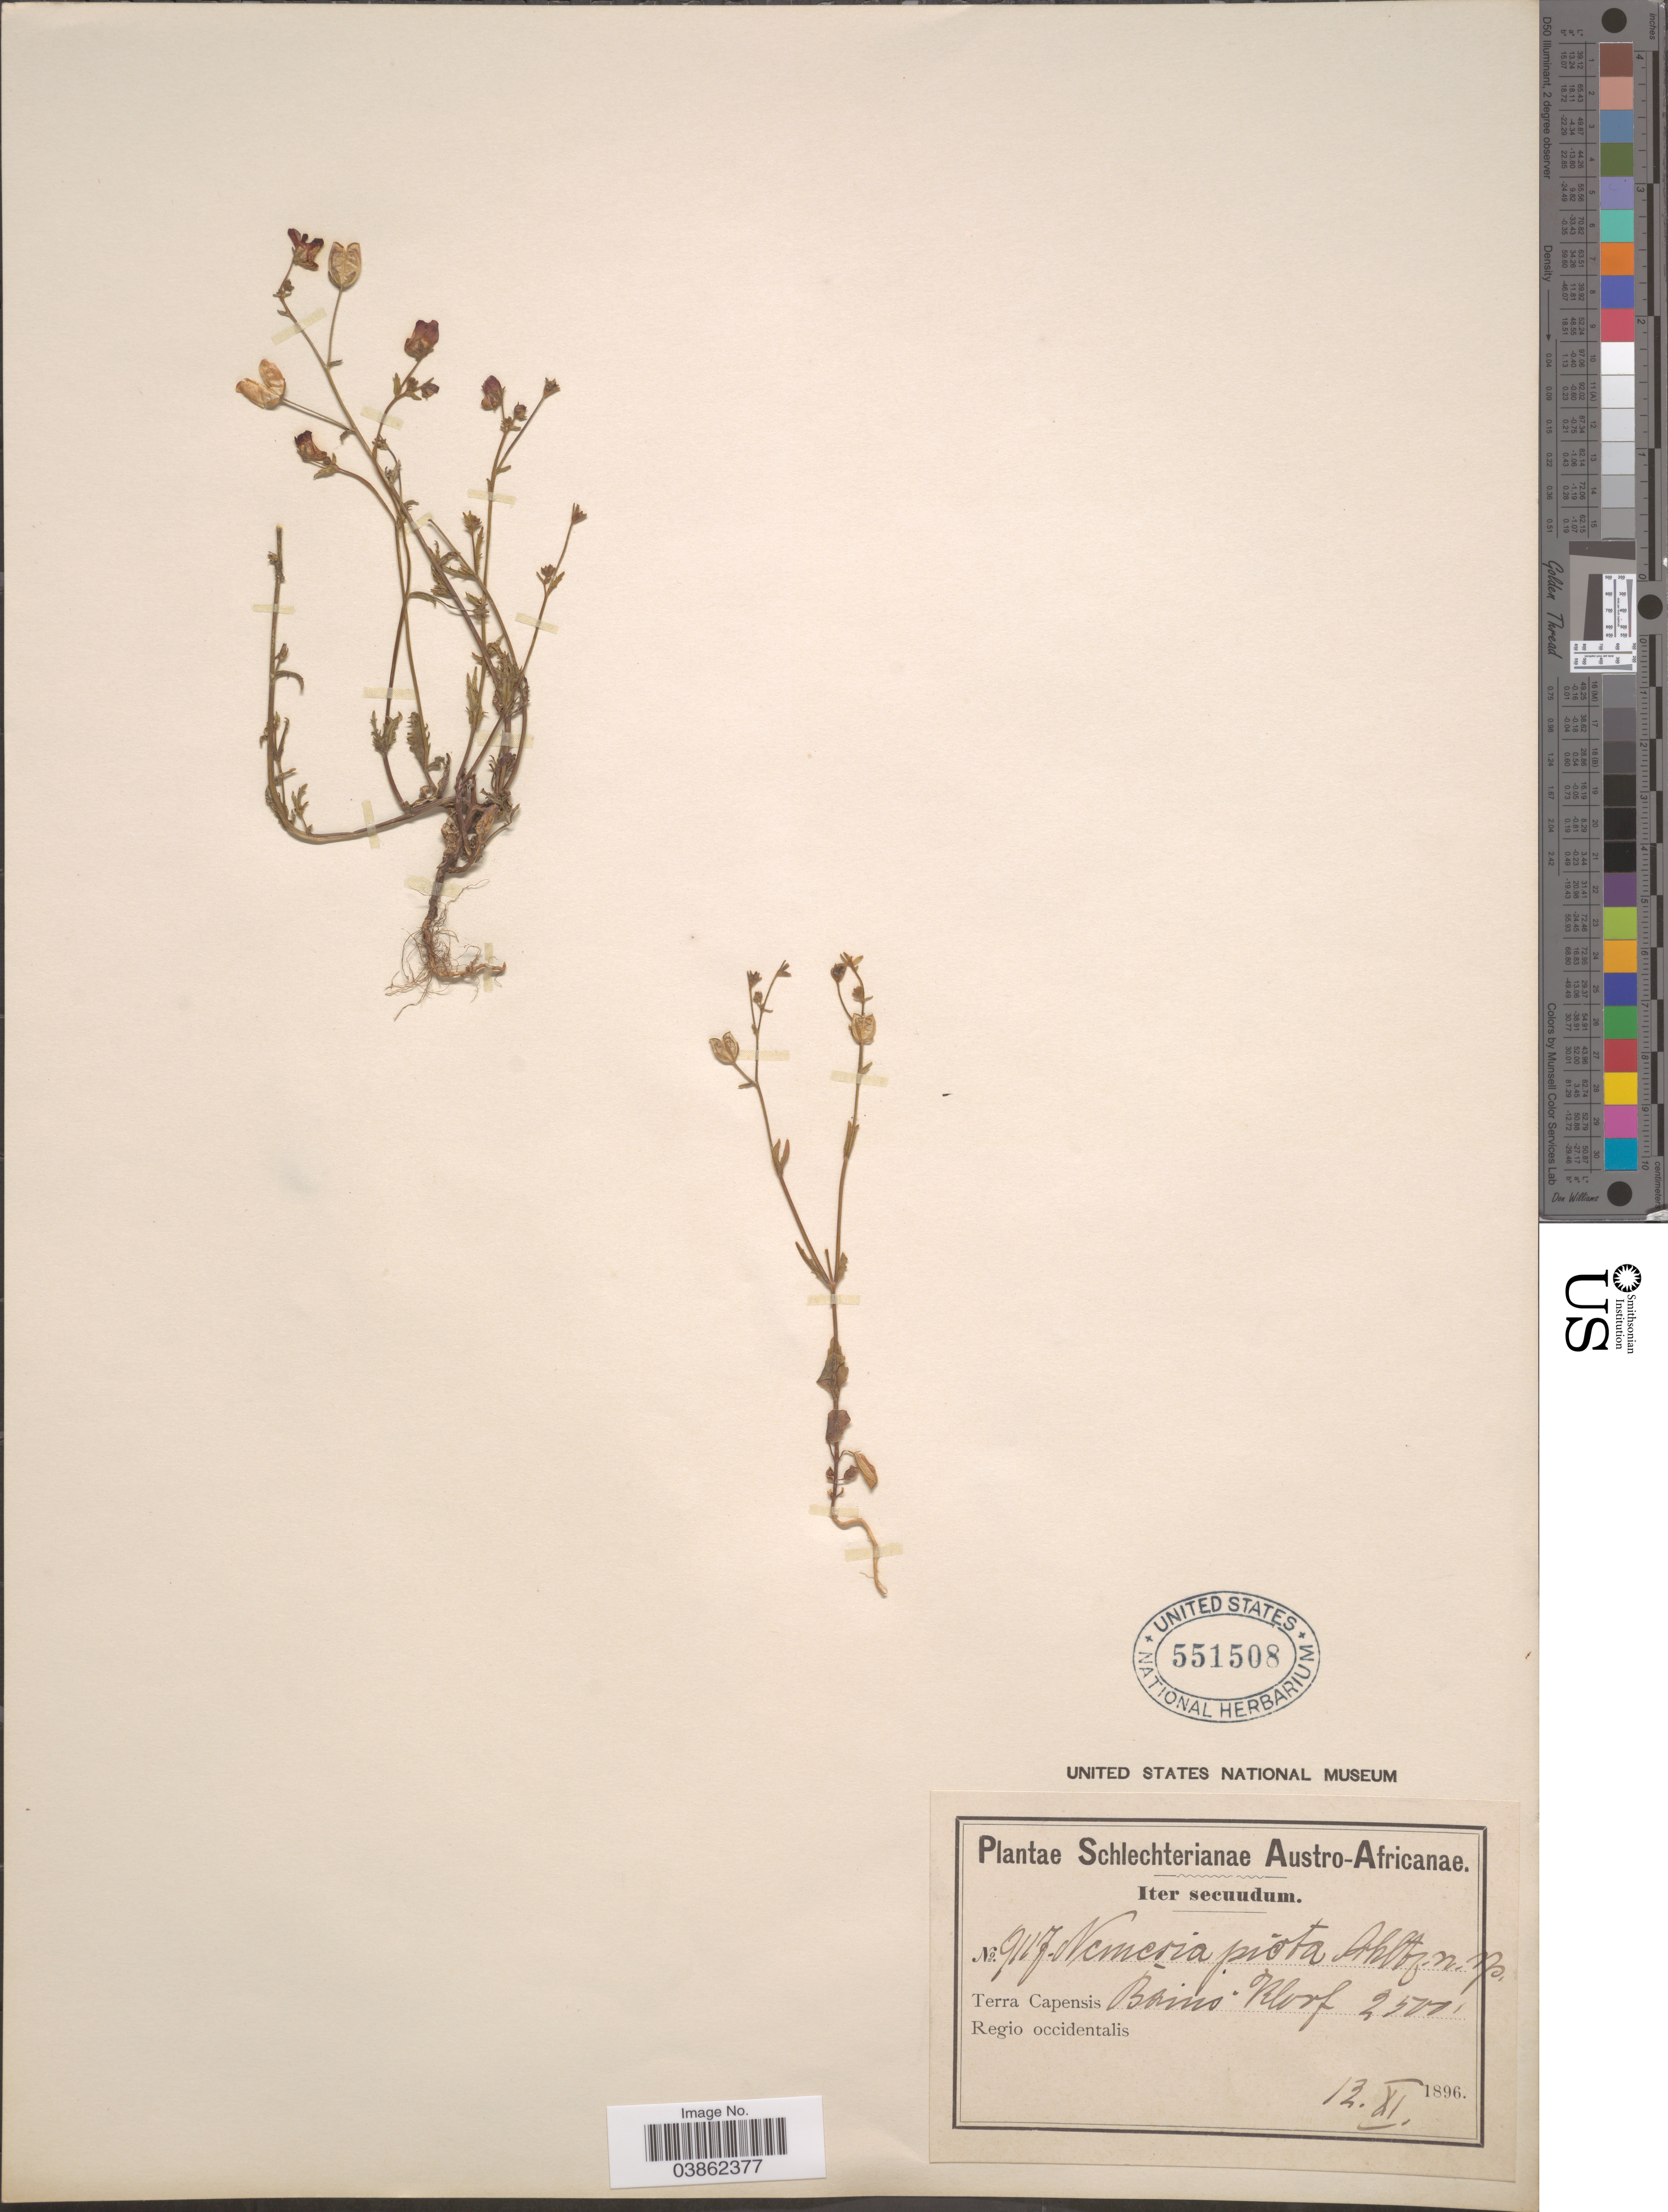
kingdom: Plantae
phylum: Tracheophyta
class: Magnoliopsida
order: Lamiales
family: Scrophulariaceae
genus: Nemesia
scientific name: Nemesia picta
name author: Schltr.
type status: Type Collection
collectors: Schlechter, --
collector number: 9117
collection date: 1896-11-13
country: South Africa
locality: Austro-Africanae. Regio occidentalis. Terra Capensis. Regio occidentalis.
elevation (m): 762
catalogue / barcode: US 551508